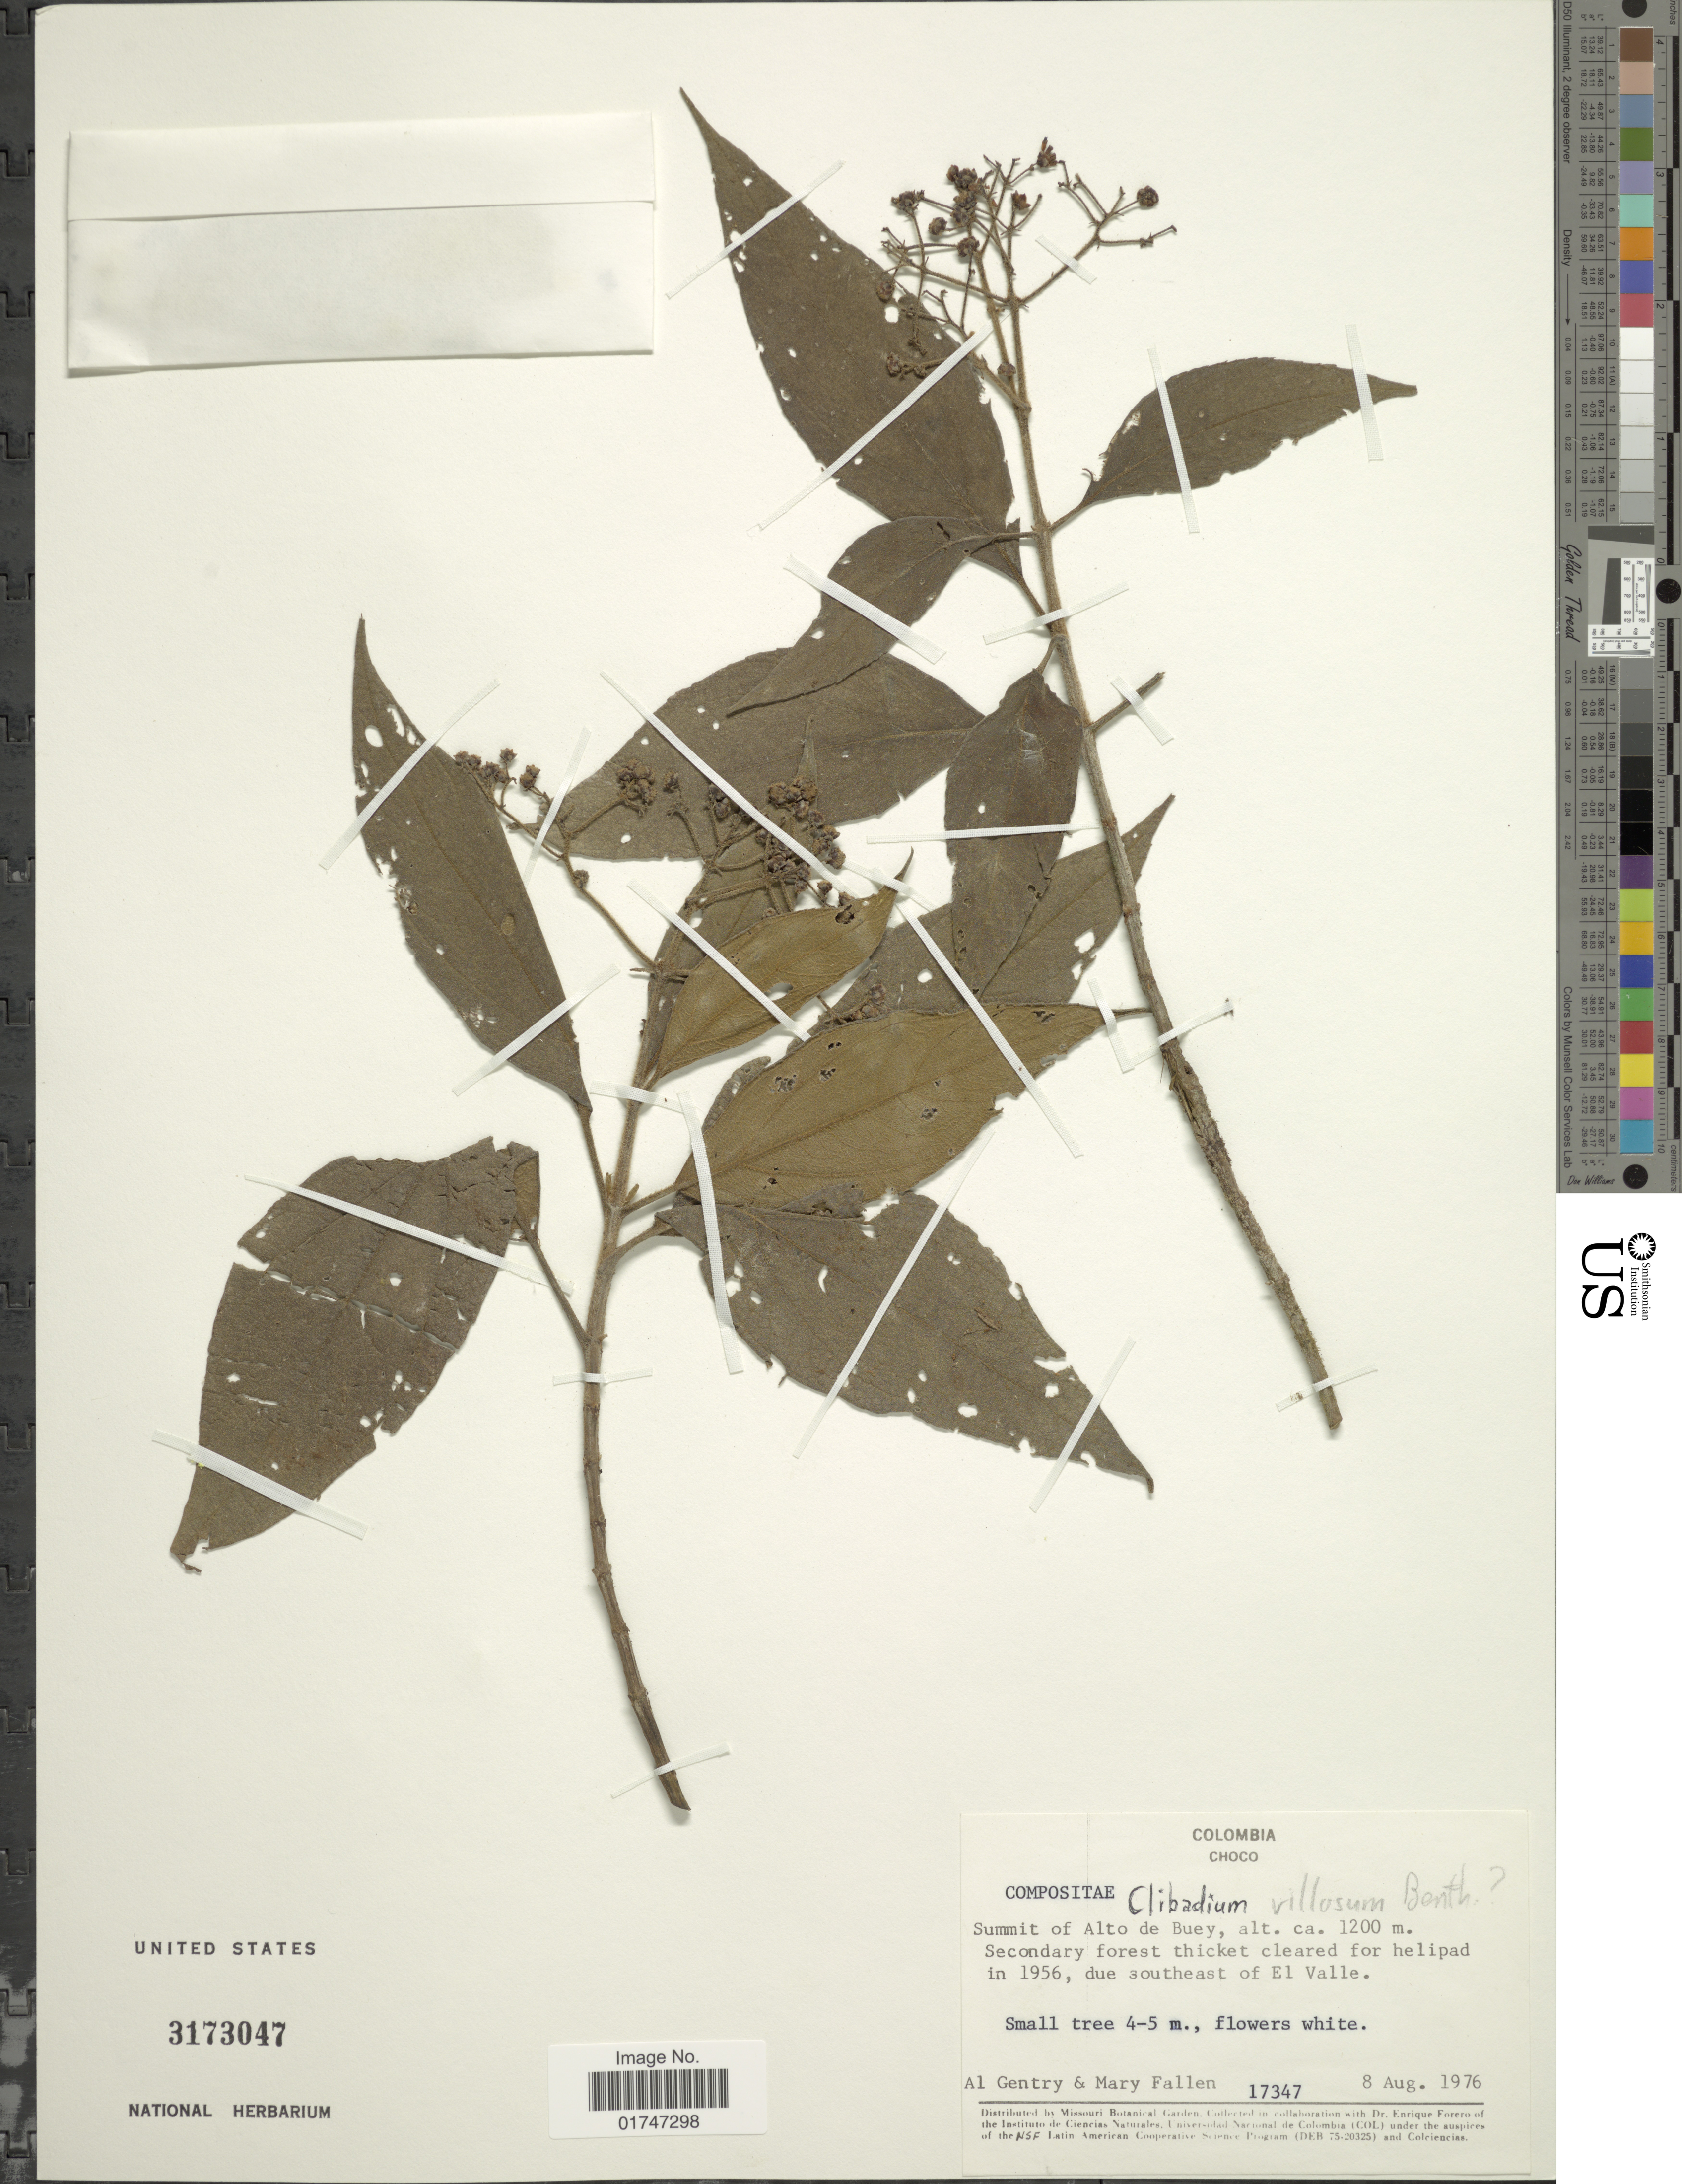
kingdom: Plantae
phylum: Tracheophyta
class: Magnoliopsida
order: Asterales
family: Asteraceae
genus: Clibadium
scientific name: Clibadium villosum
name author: Benth.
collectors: A. H. Gentry & M. Fallen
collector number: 17347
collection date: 1976-08-08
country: Colombia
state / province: Chocó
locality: Summit of Alto de Buey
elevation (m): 1200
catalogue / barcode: US 3173047